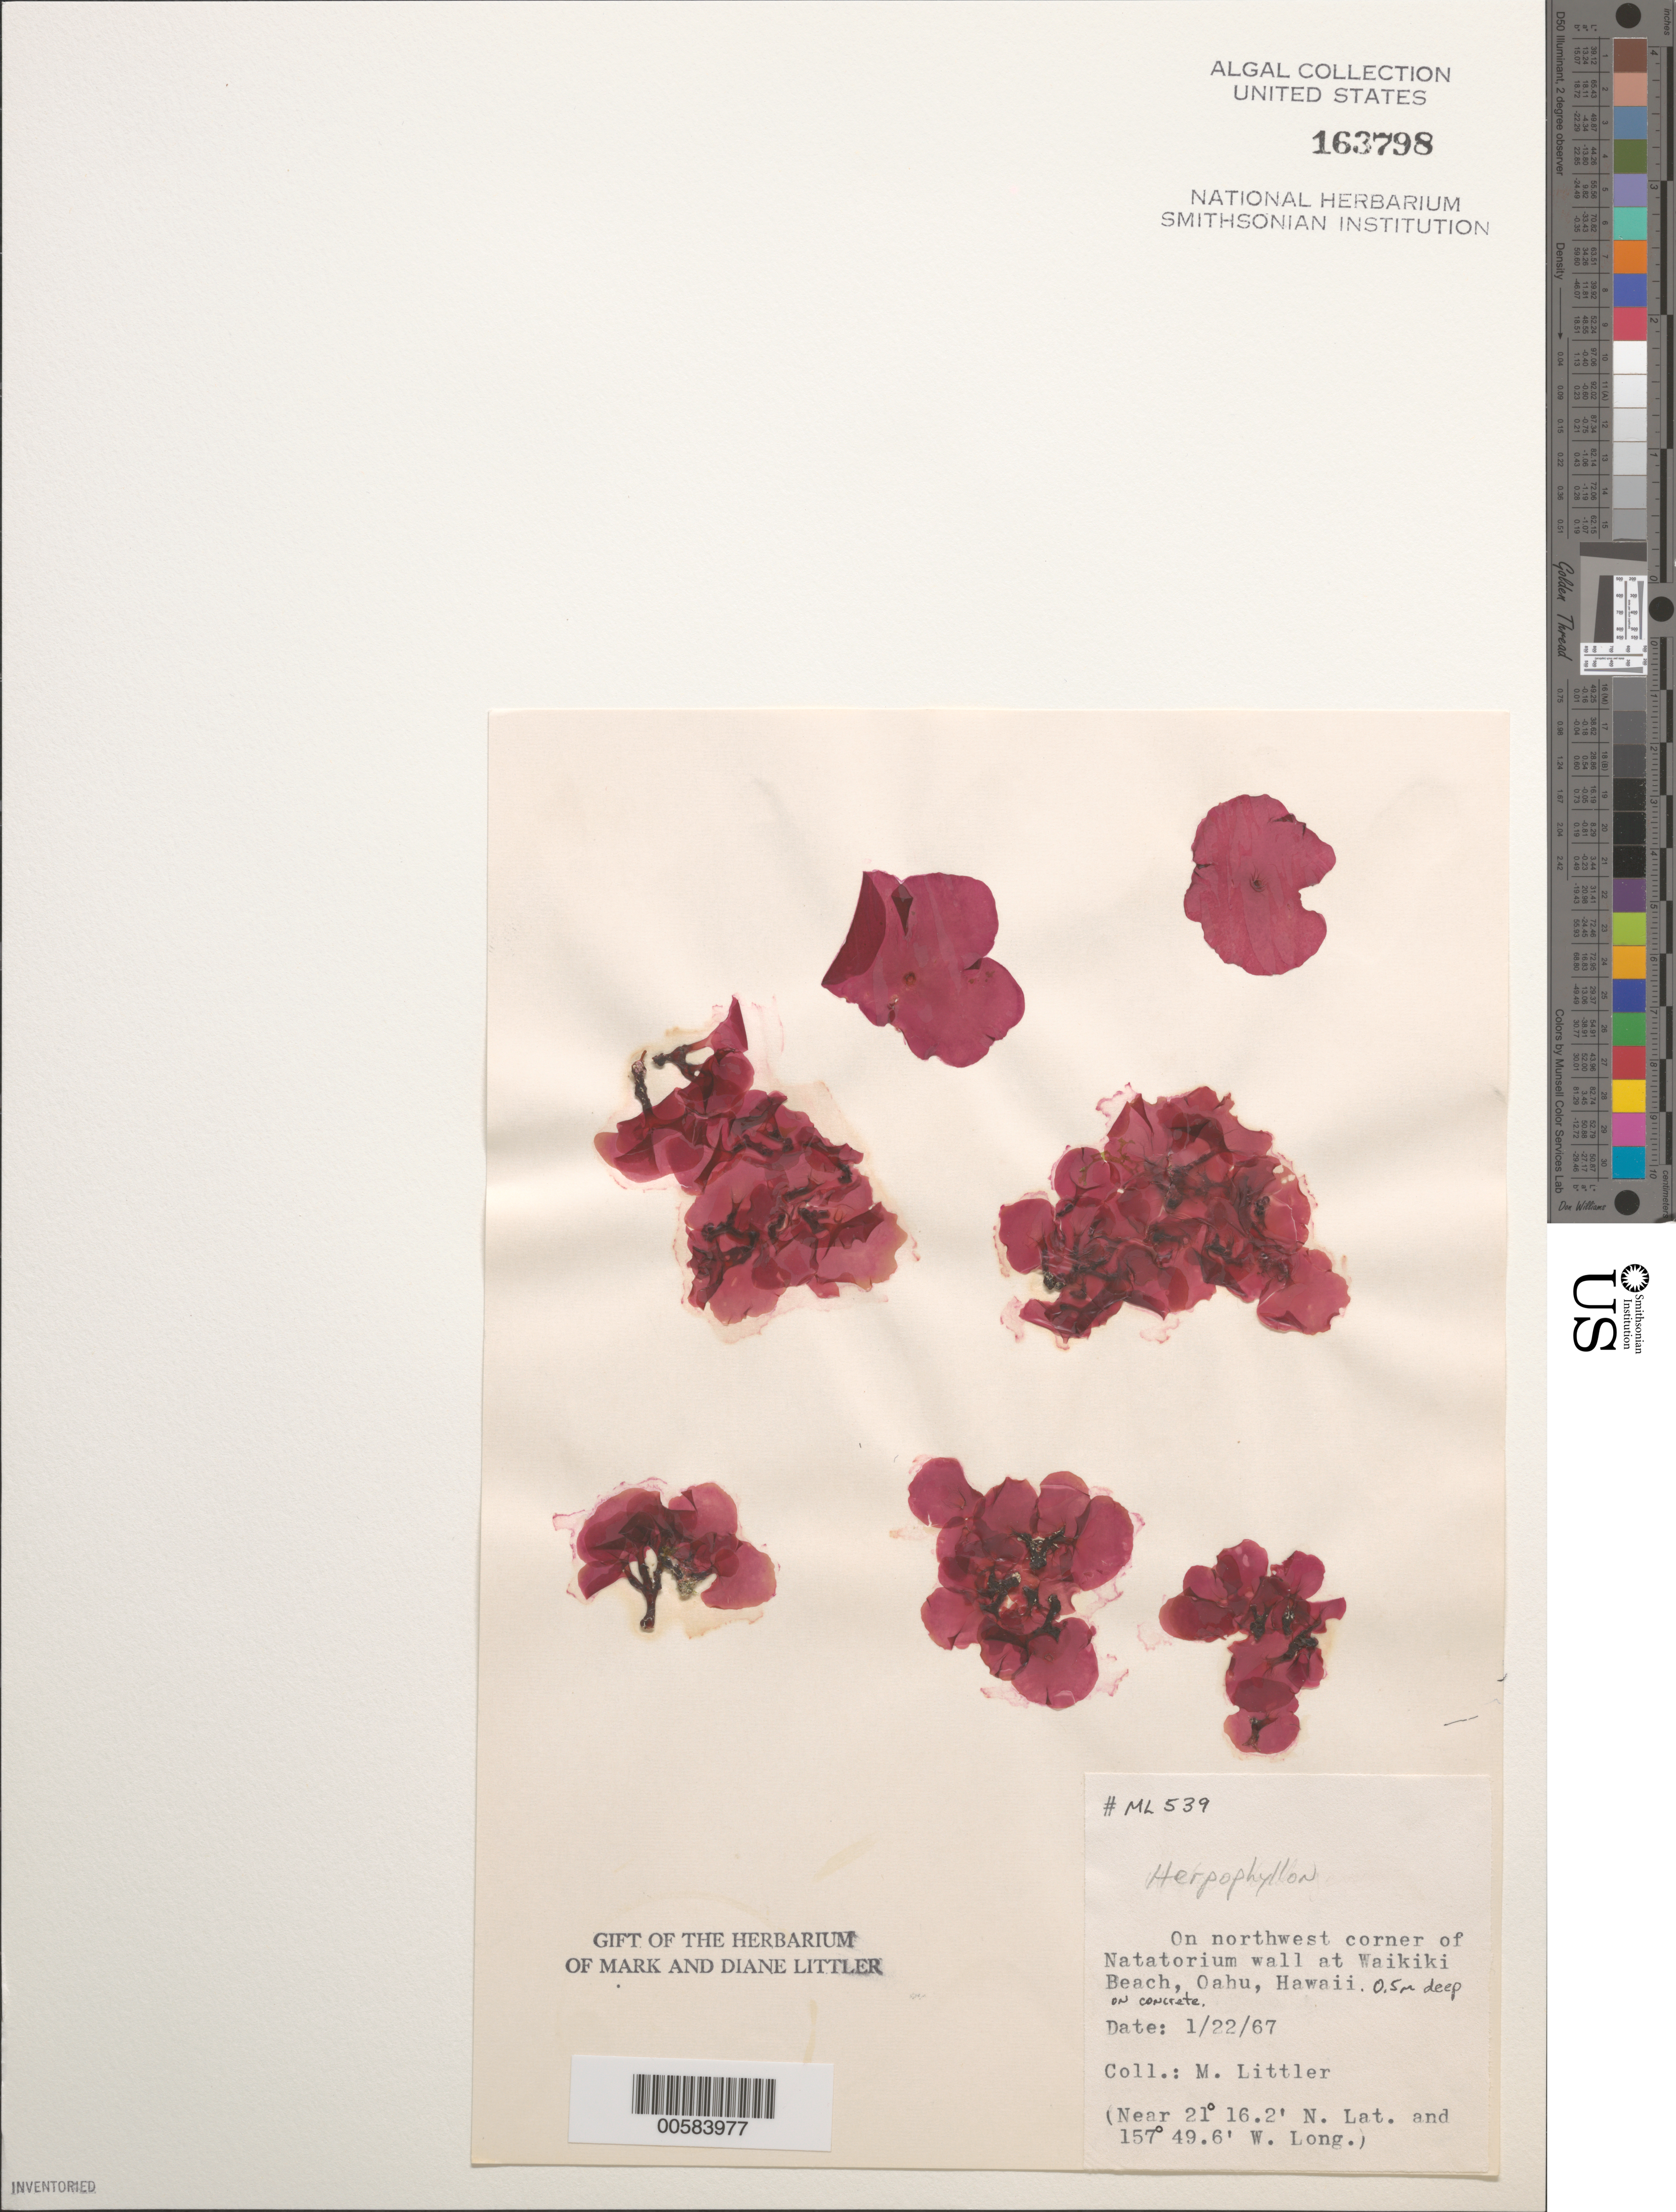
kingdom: Plantae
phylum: Rhodophyta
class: Florideophyceae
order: Rhodymeniales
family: Rhodymeniaceae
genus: Herpophyllon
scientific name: Herpophyllon sp.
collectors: M. M. Littler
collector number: ML 539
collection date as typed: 22 Jan 1967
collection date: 1967-01-22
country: United States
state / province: Hawaii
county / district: Honolulu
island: Oahu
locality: Waikiki Beach, Natatorium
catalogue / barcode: US 163798